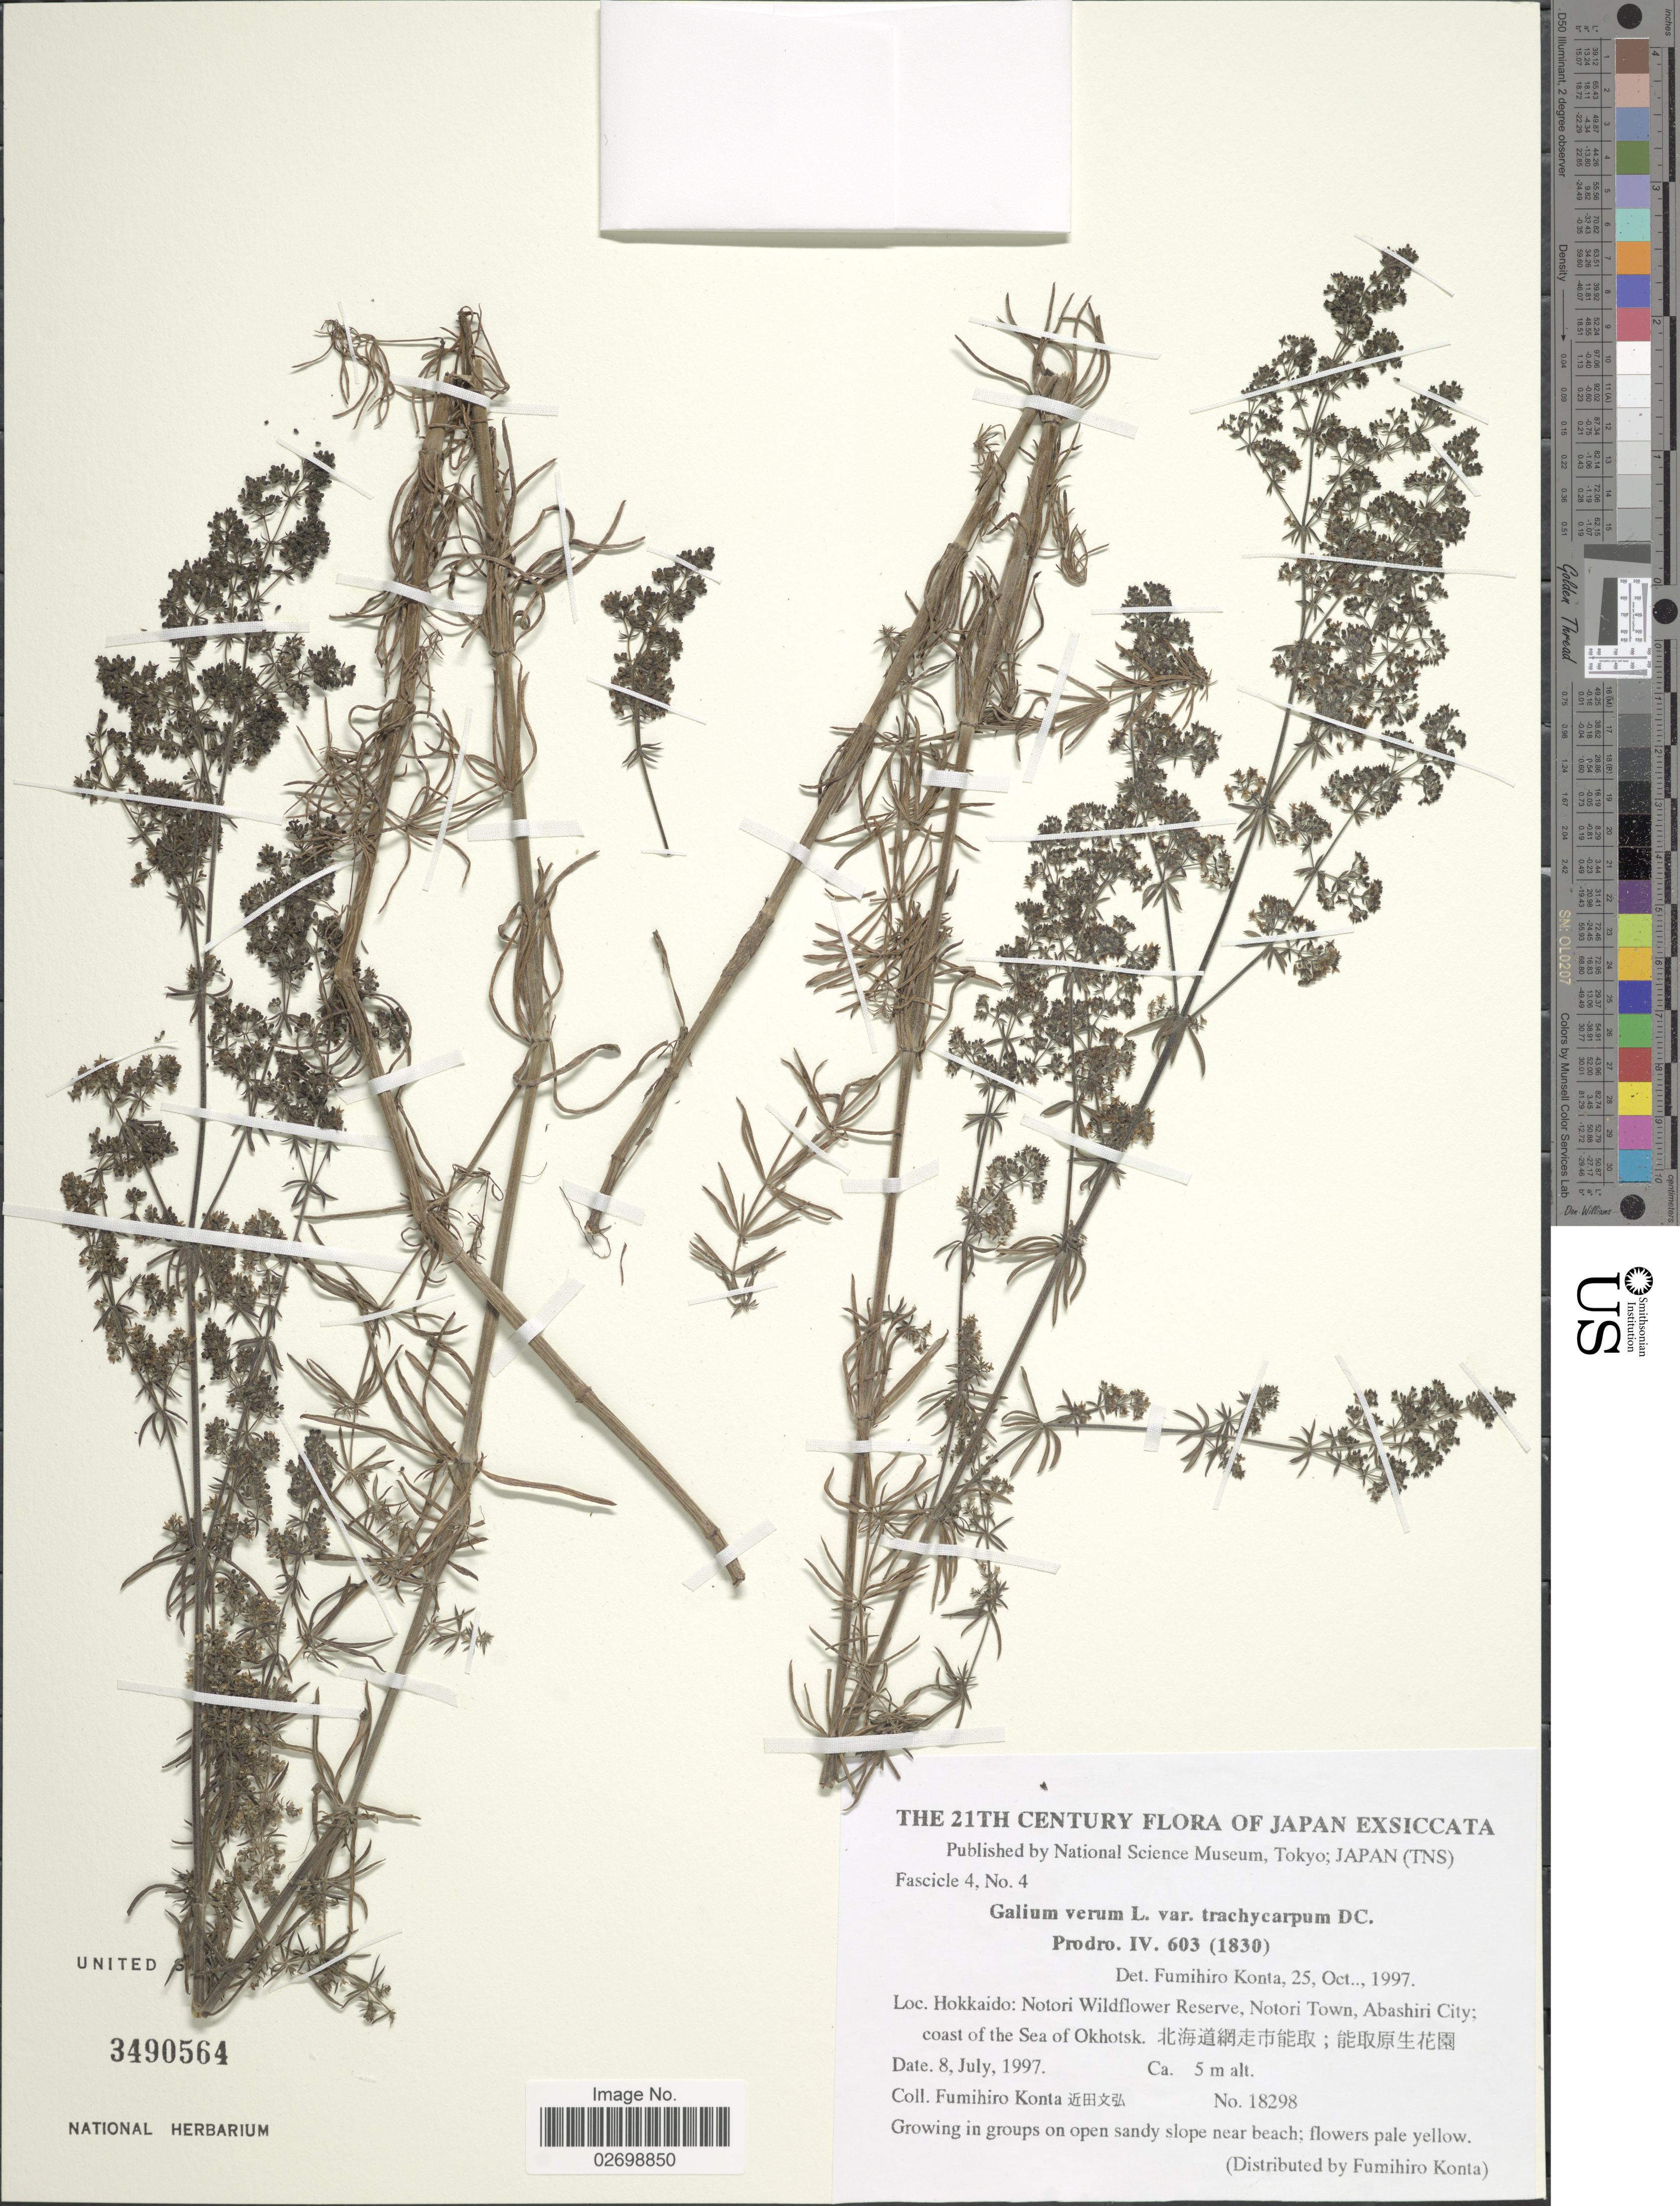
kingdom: Plantae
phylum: Tracheophyta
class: Magnoliopsida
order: Gentianales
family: Rubiaceae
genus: Galium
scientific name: Galium verum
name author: L.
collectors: F. Konta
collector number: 18298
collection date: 1997-07-08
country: Japan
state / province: Hokkaidō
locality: Notori Wildflower Reserve, Notori Town, Abashiri City; coast of the Sea Okhotsk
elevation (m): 5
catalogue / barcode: US 3490564